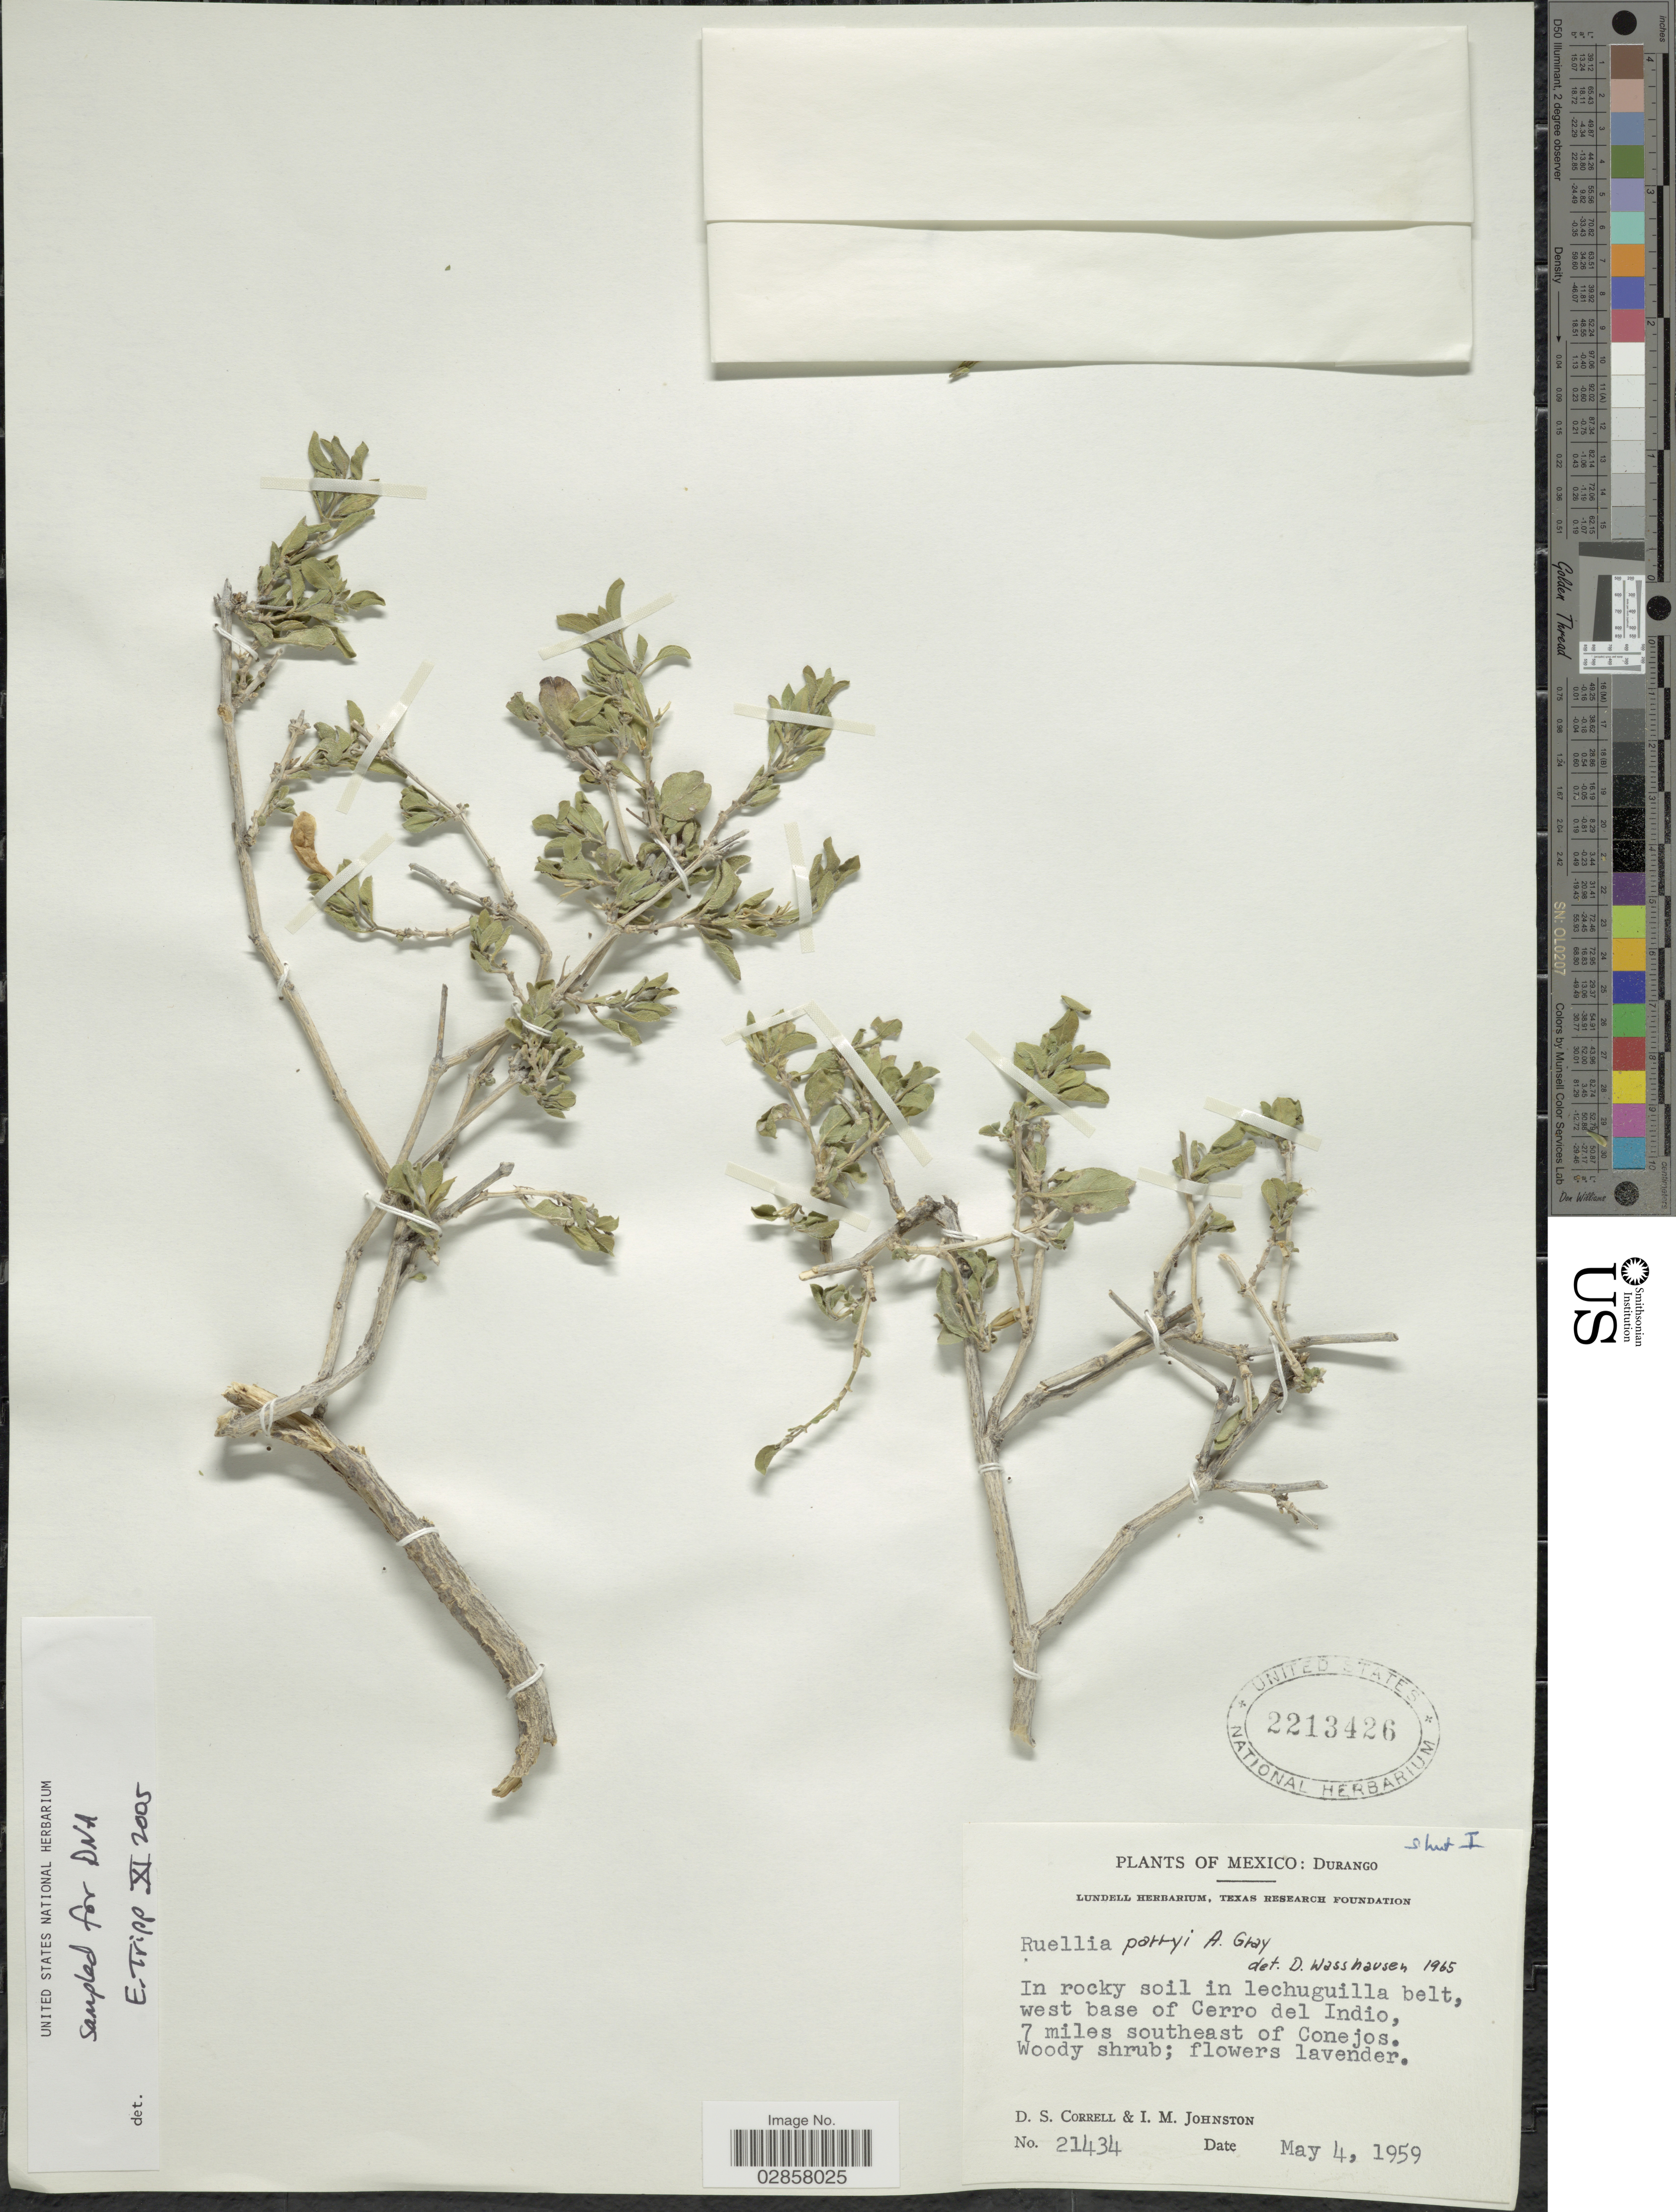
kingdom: Plantae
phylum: Tracheophyta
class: Magnoliopsida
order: Lamiales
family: Acanthaceae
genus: Ruellia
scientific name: Ruellia parryi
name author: A. Gray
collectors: D. S. Correll & I. Johnson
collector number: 21434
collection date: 1959-05-04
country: Mexico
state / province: Durango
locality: West base of Cerro del Indio, 7 miles southeast of Conejos.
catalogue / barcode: US 2213426